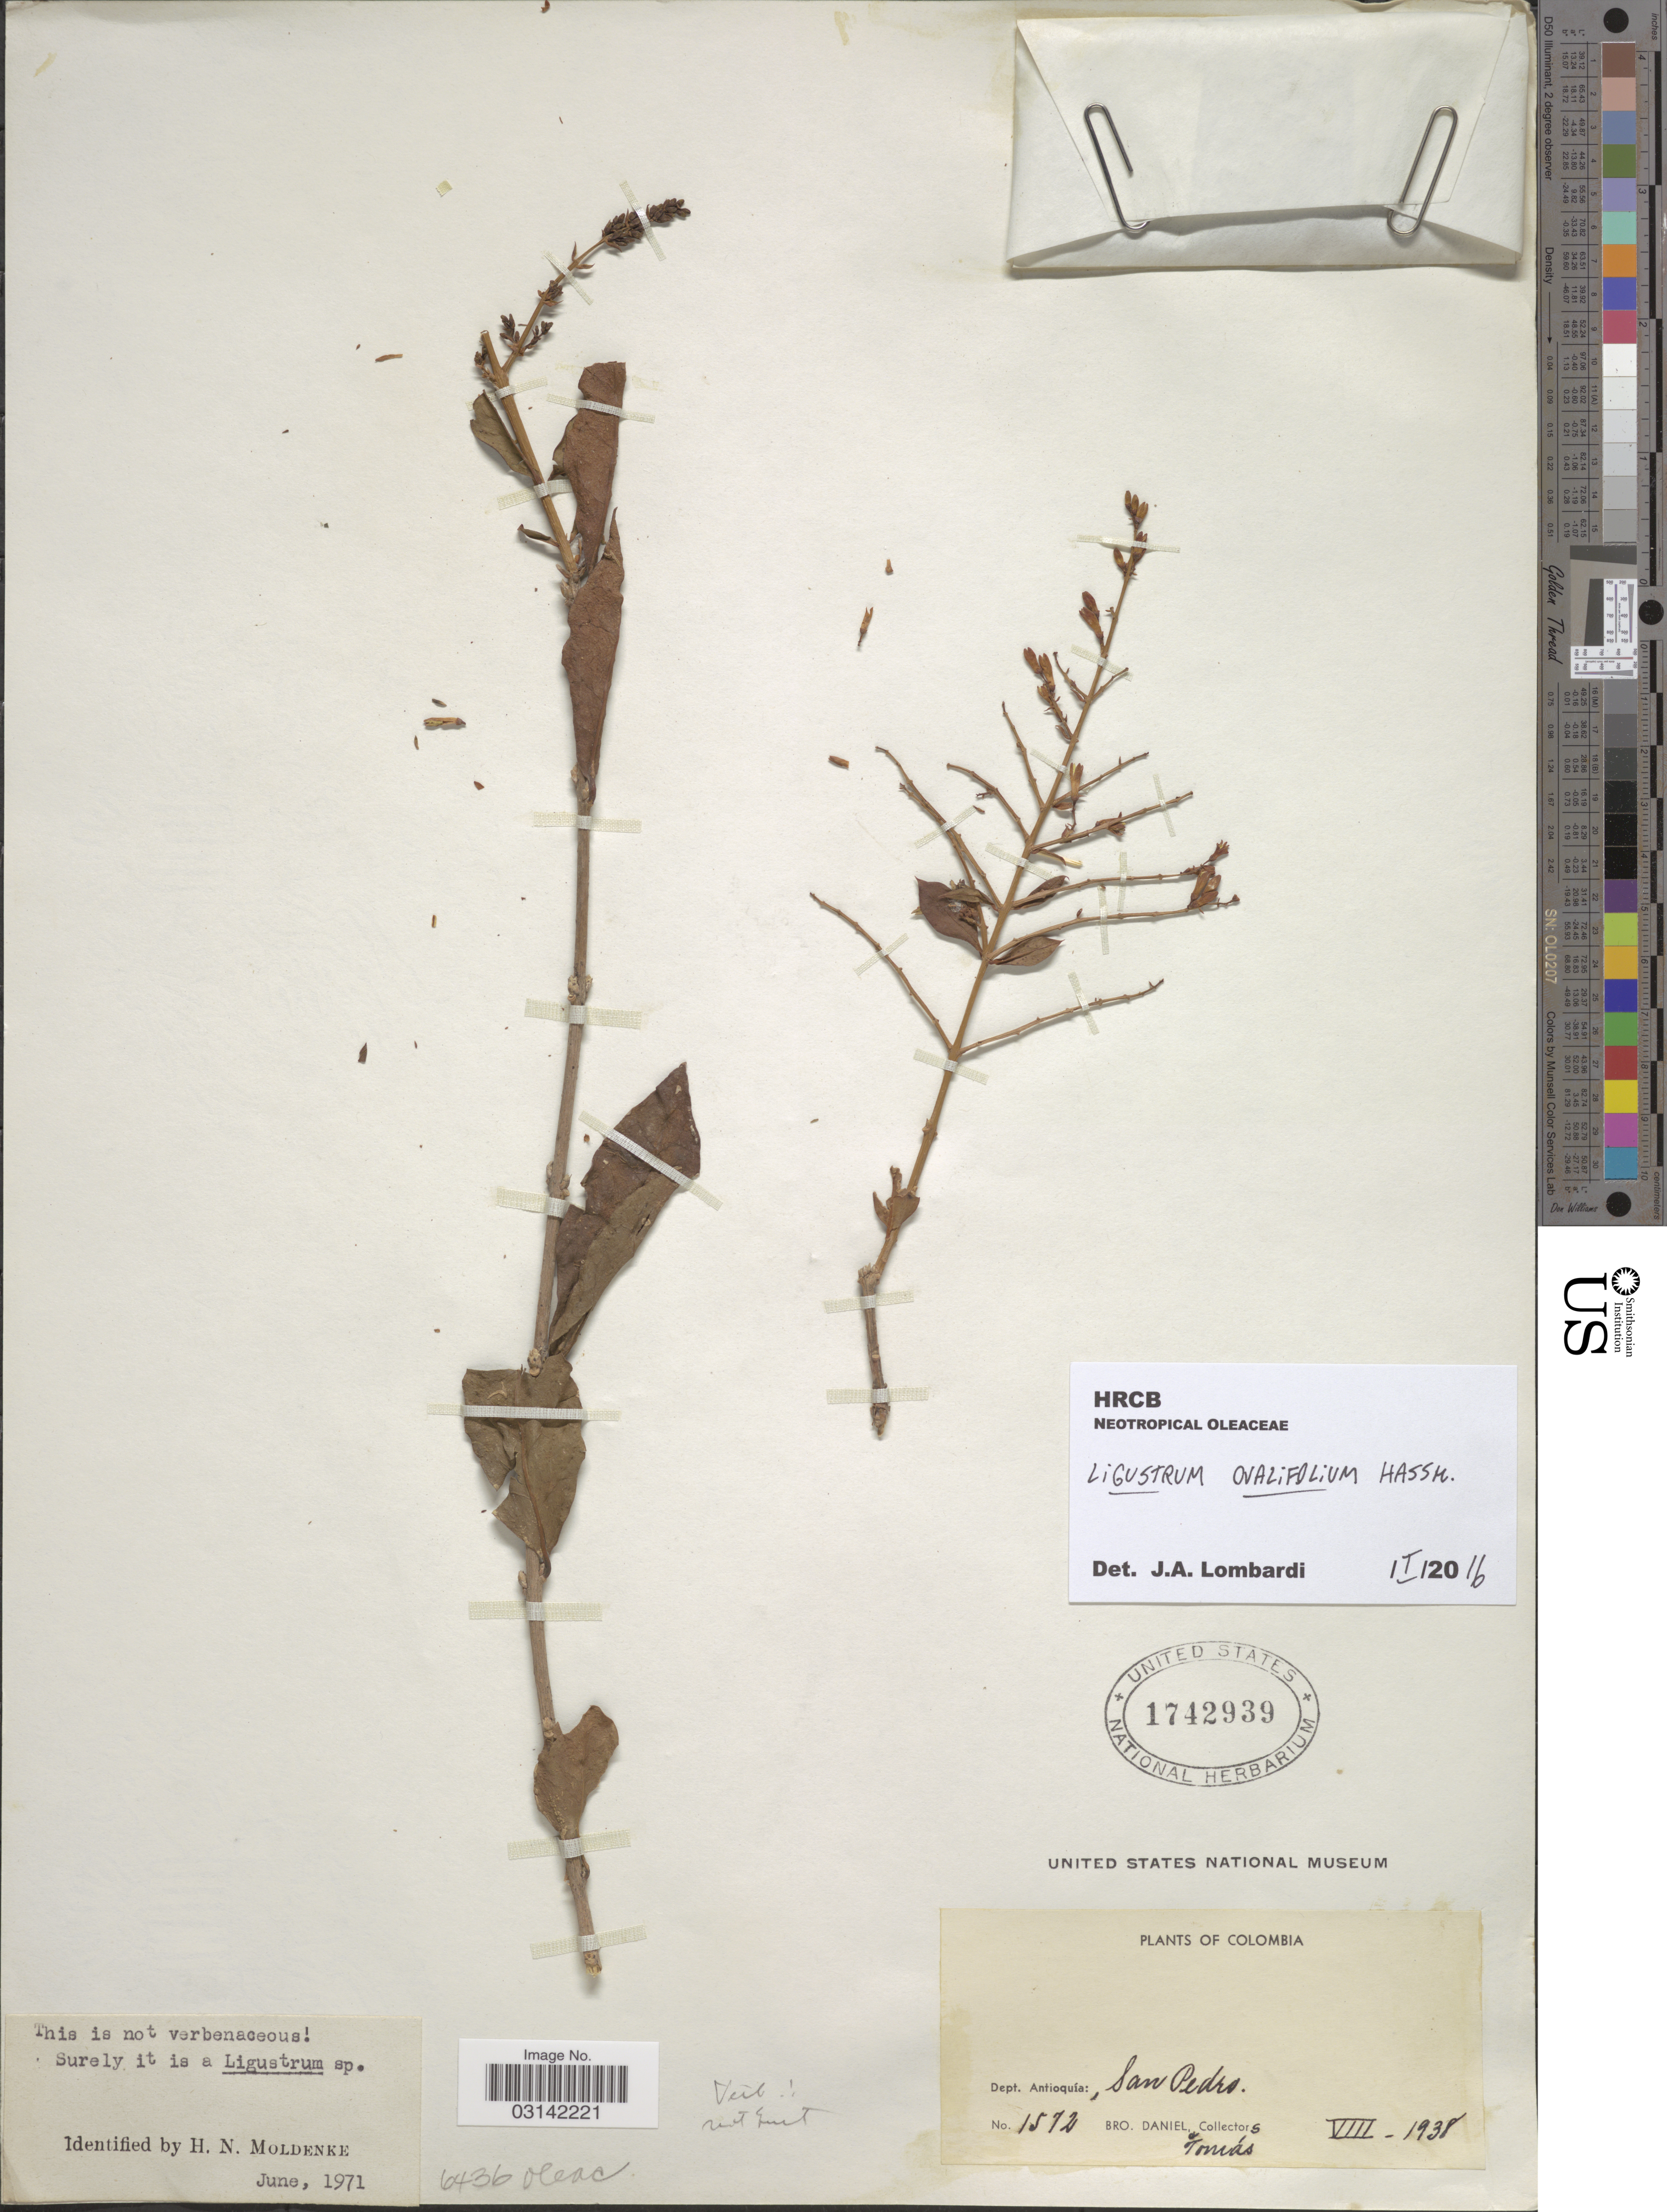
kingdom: Plantae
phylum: Tracheophyta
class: Magnoliopsida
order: Lamiales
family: Oleaceae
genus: Ligustrum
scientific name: Ligustrum ovalifolium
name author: Hassk.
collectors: Bro. Daniel & -. Tomas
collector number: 1572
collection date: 1938-08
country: Colombia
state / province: Antioquia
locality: Dept. Antioquía: San Pedro.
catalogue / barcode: US 1742939